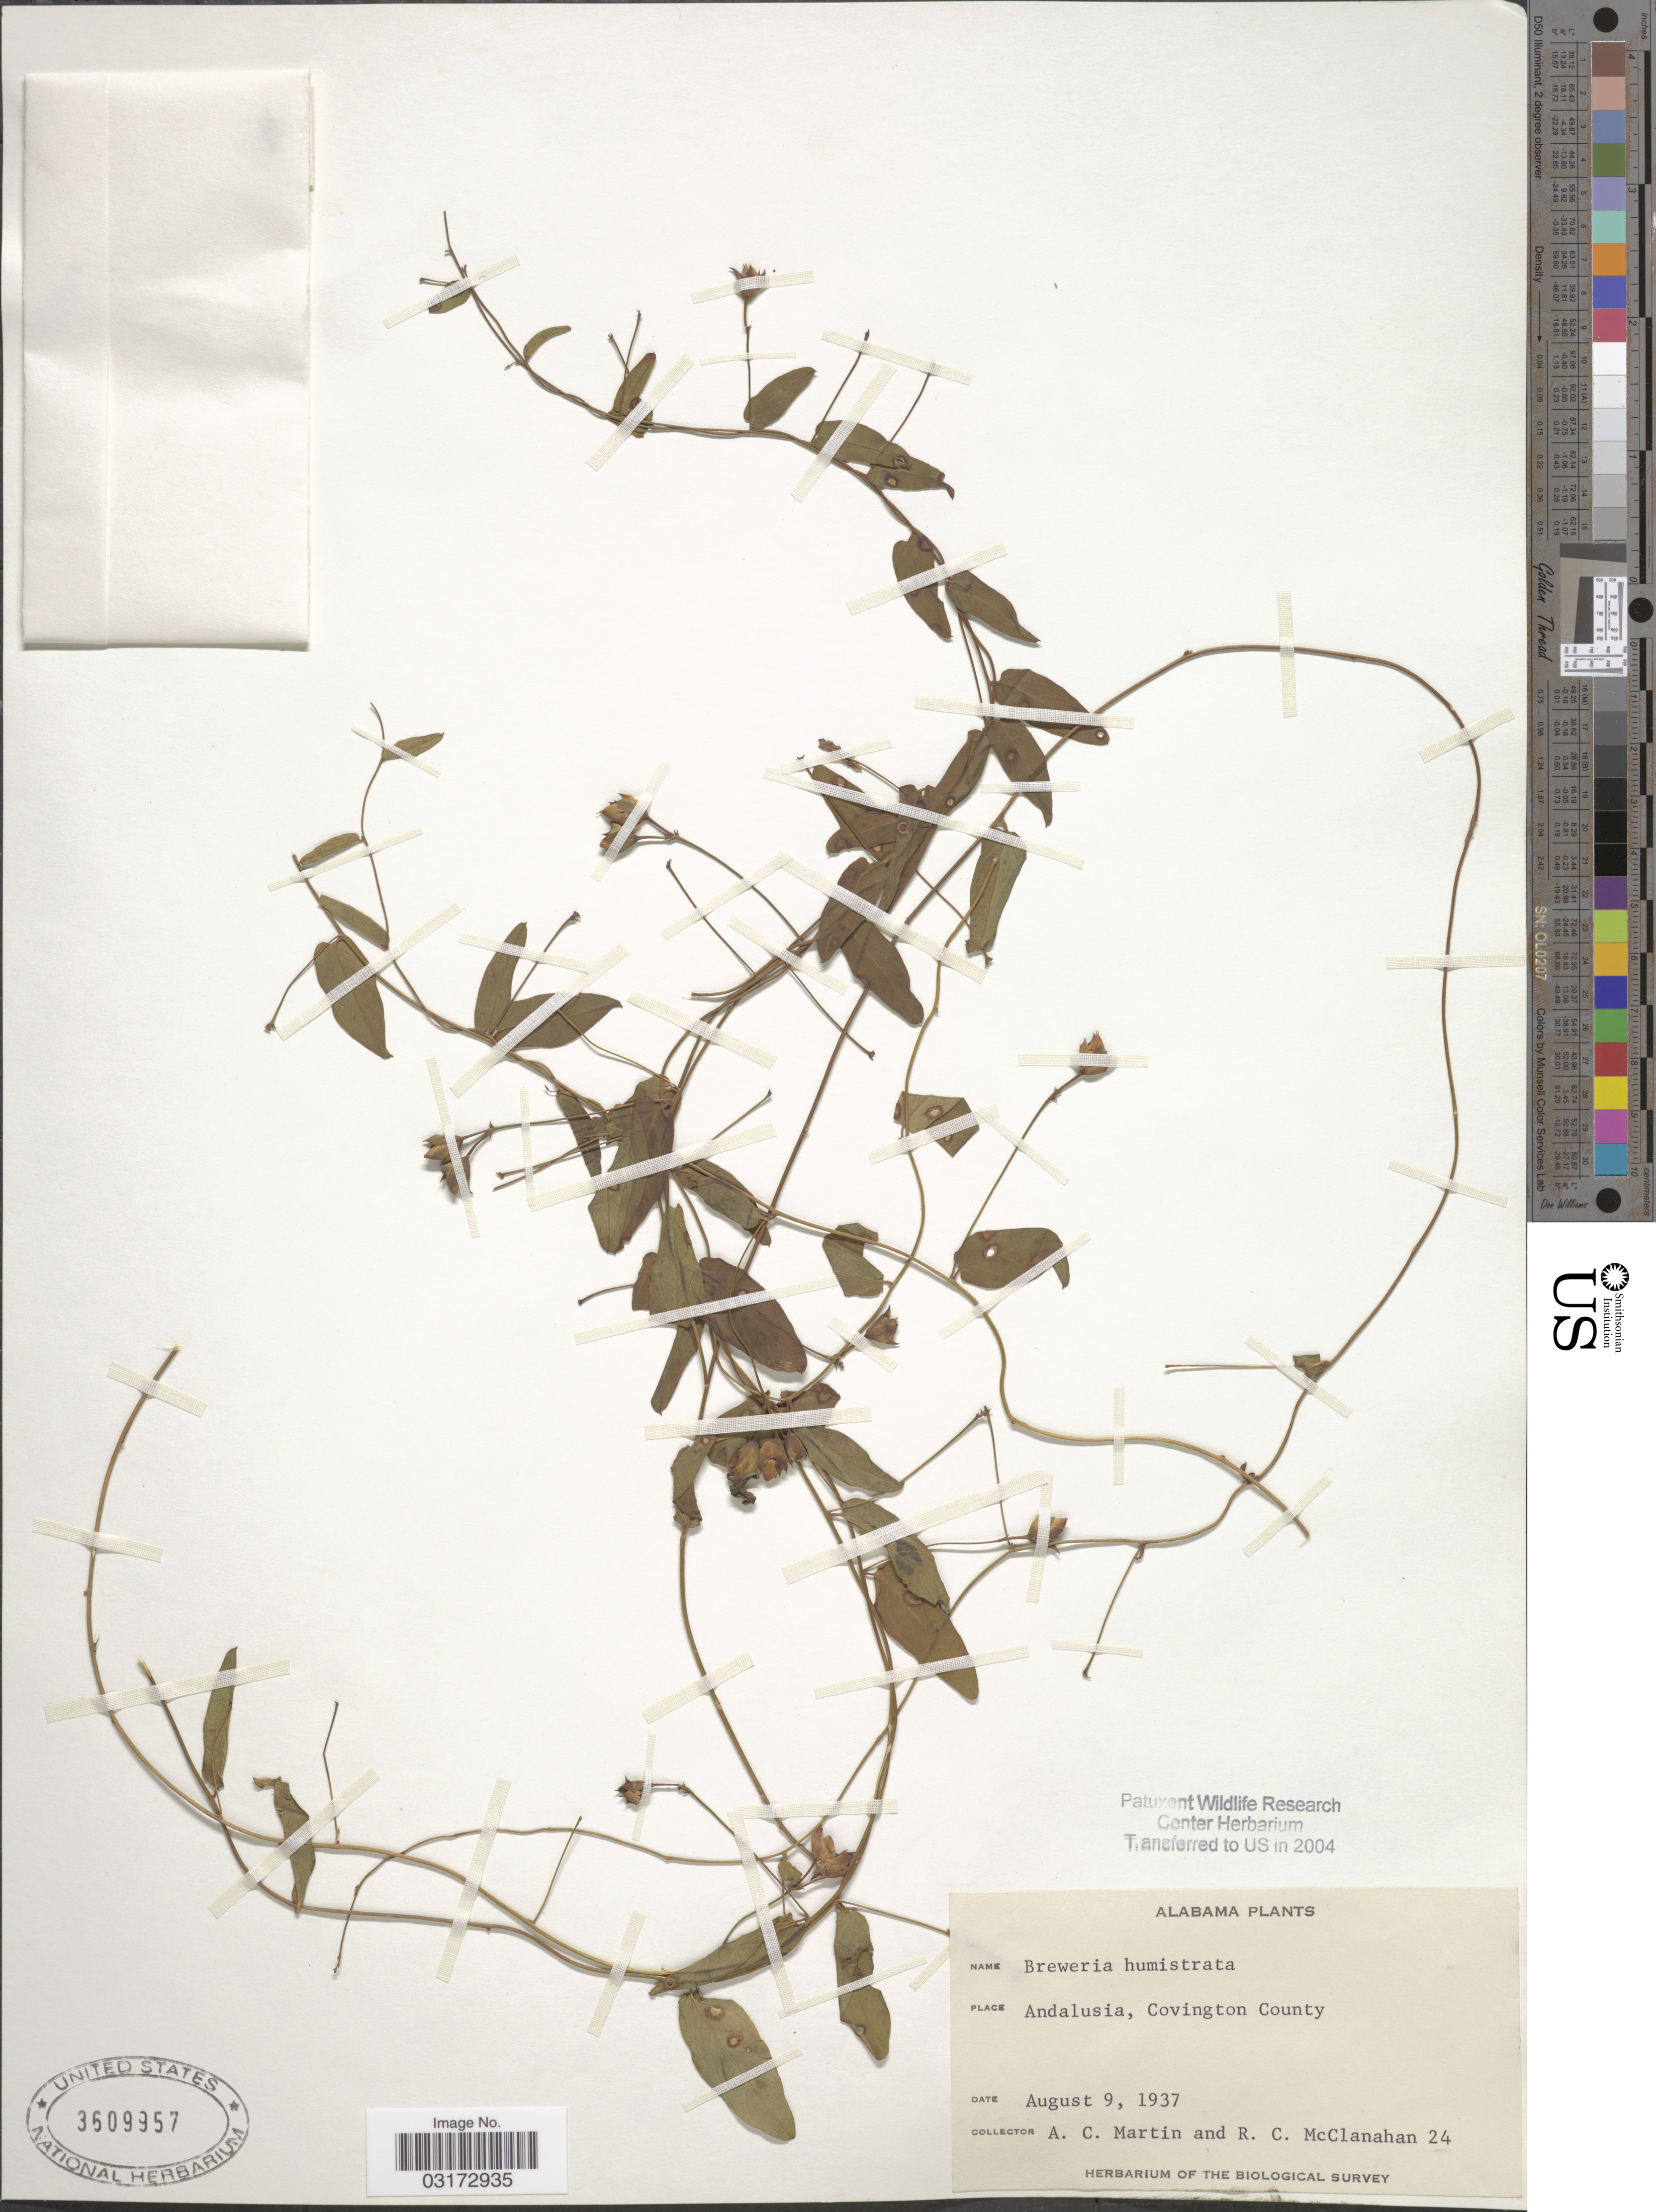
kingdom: Plantae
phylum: Tracheophyta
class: Magnoliopsida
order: Solanales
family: Convolvulaceae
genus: Stylisma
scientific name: Stylisma humistrata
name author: (Walter) Chapm.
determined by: Strong, Mark T., (BOT), Smithsonian Institution - National Museum of Natural History (UNITED STATES)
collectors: A. C. Martin & R. McClanahan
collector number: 24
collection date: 1937-08-09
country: United States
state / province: Alabama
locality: Andalusia, Covington County.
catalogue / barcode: US 3609957